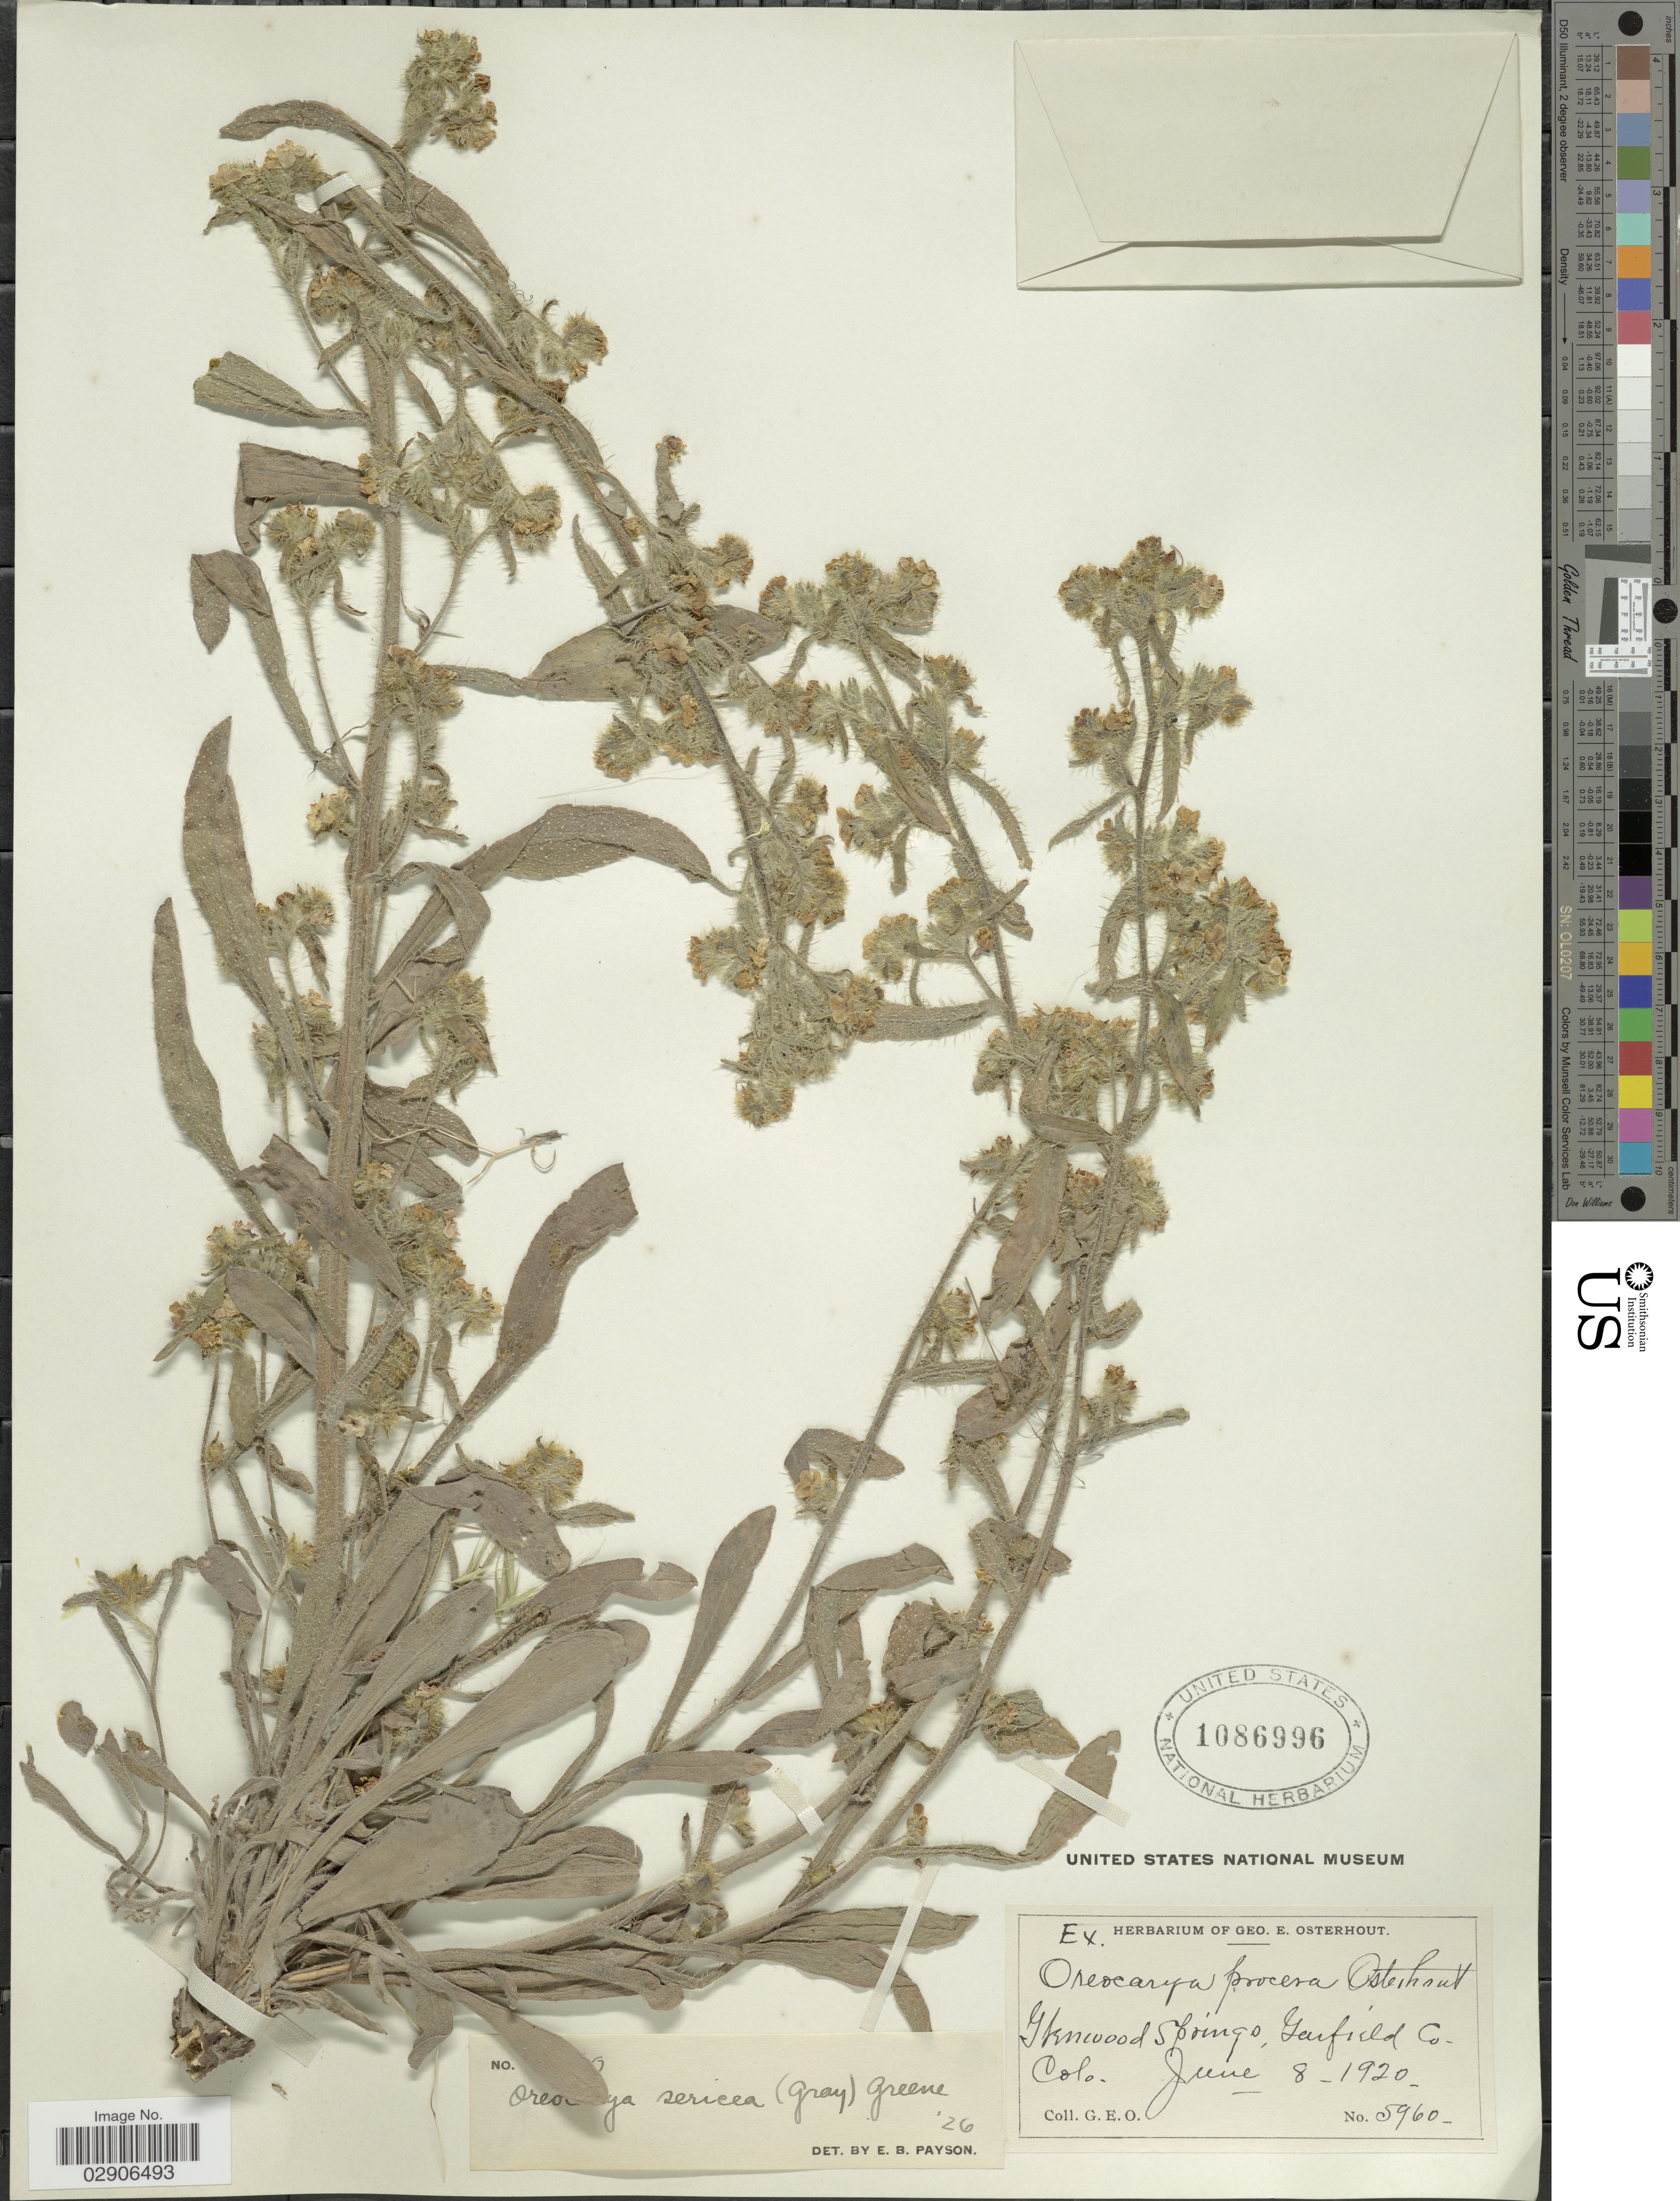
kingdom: Plantae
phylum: Tracheophyta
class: Magnoliopsida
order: Boraginales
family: Boraginaceae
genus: Oreocarya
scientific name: Oreocarya sericea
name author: (A. Gray) Greene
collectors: G. Osterhout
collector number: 5960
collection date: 1920-06-08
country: United States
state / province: Colorado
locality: Glenwood Springs, Garfield Co. Colo.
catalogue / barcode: US 1086996